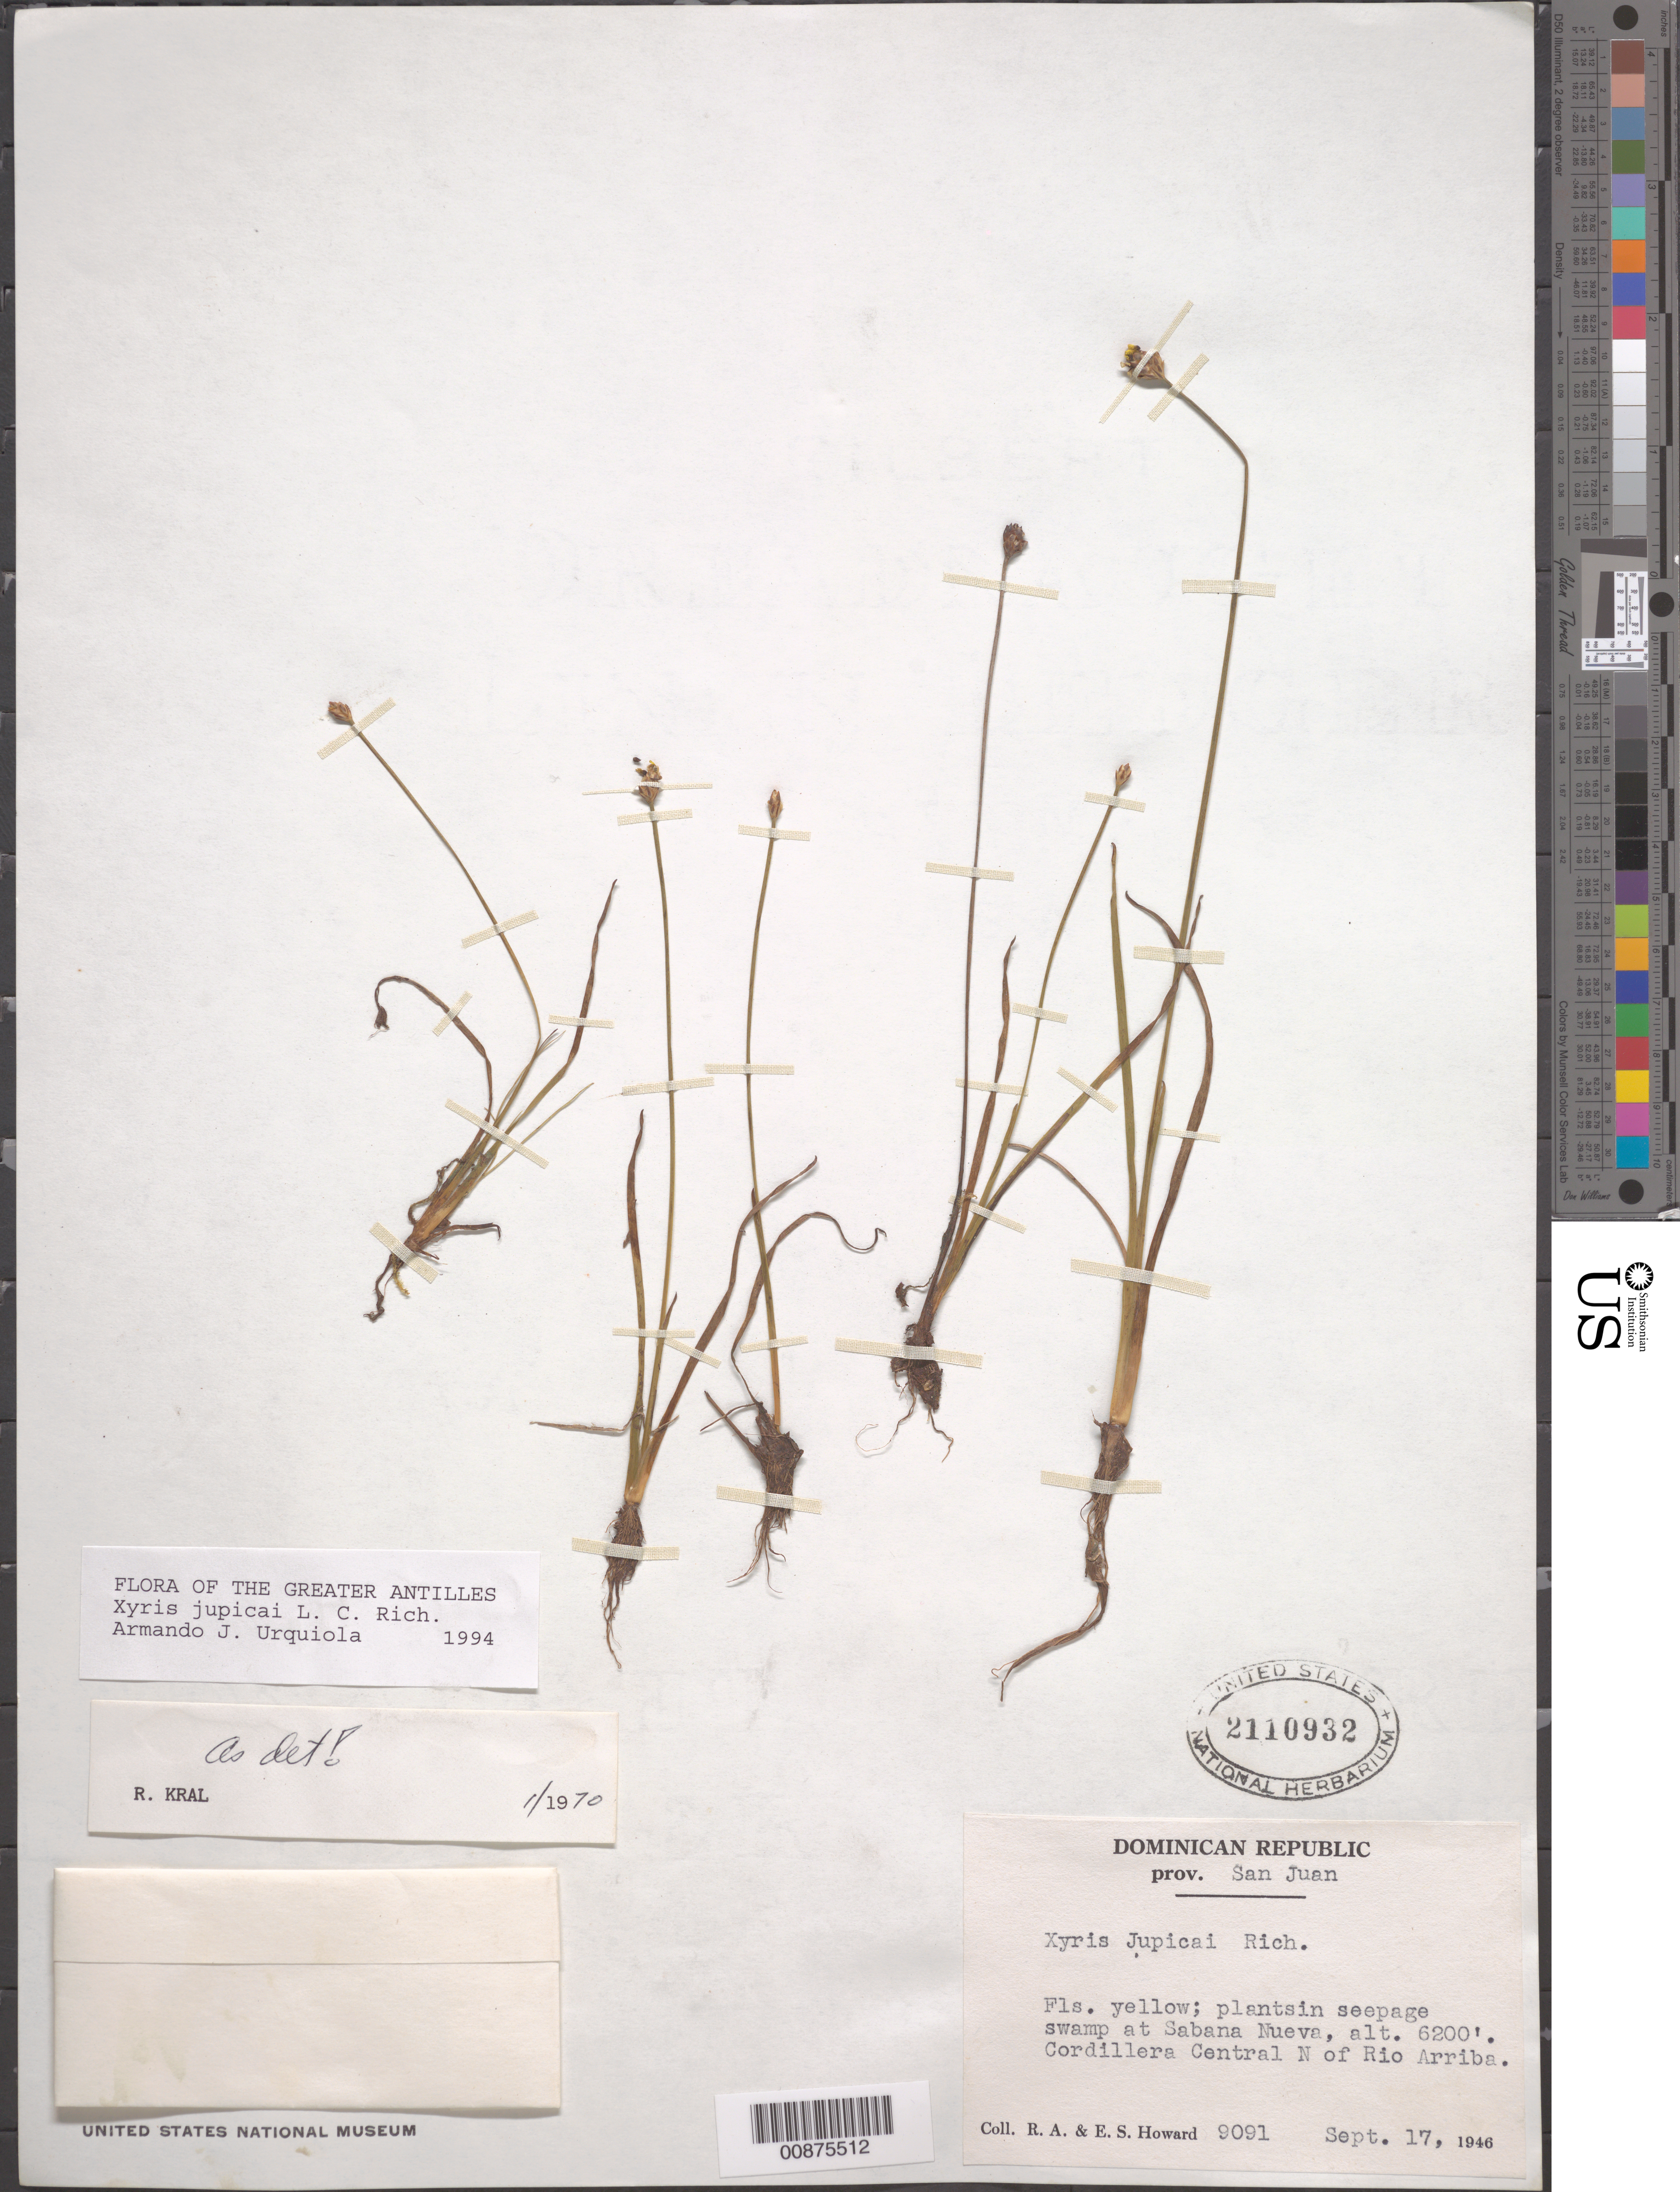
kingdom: Plantae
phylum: Tracheophyta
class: Liliopsida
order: Poales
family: Xyridaceae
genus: Xyris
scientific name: Xyris jupicai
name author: Rich.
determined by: Urquiola, A. J., (HPPR)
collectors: R. A. Howard & E. S. Howard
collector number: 9091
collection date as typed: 17 Sep 1946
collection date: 1946-09-17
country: Dominican Republic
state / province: San Juan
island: Hispaniola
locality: At Sabana Nueva, Cordillera Central, N of Rio Arriba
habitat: In seepage swamp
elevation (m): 1890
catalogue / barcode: US 2110932